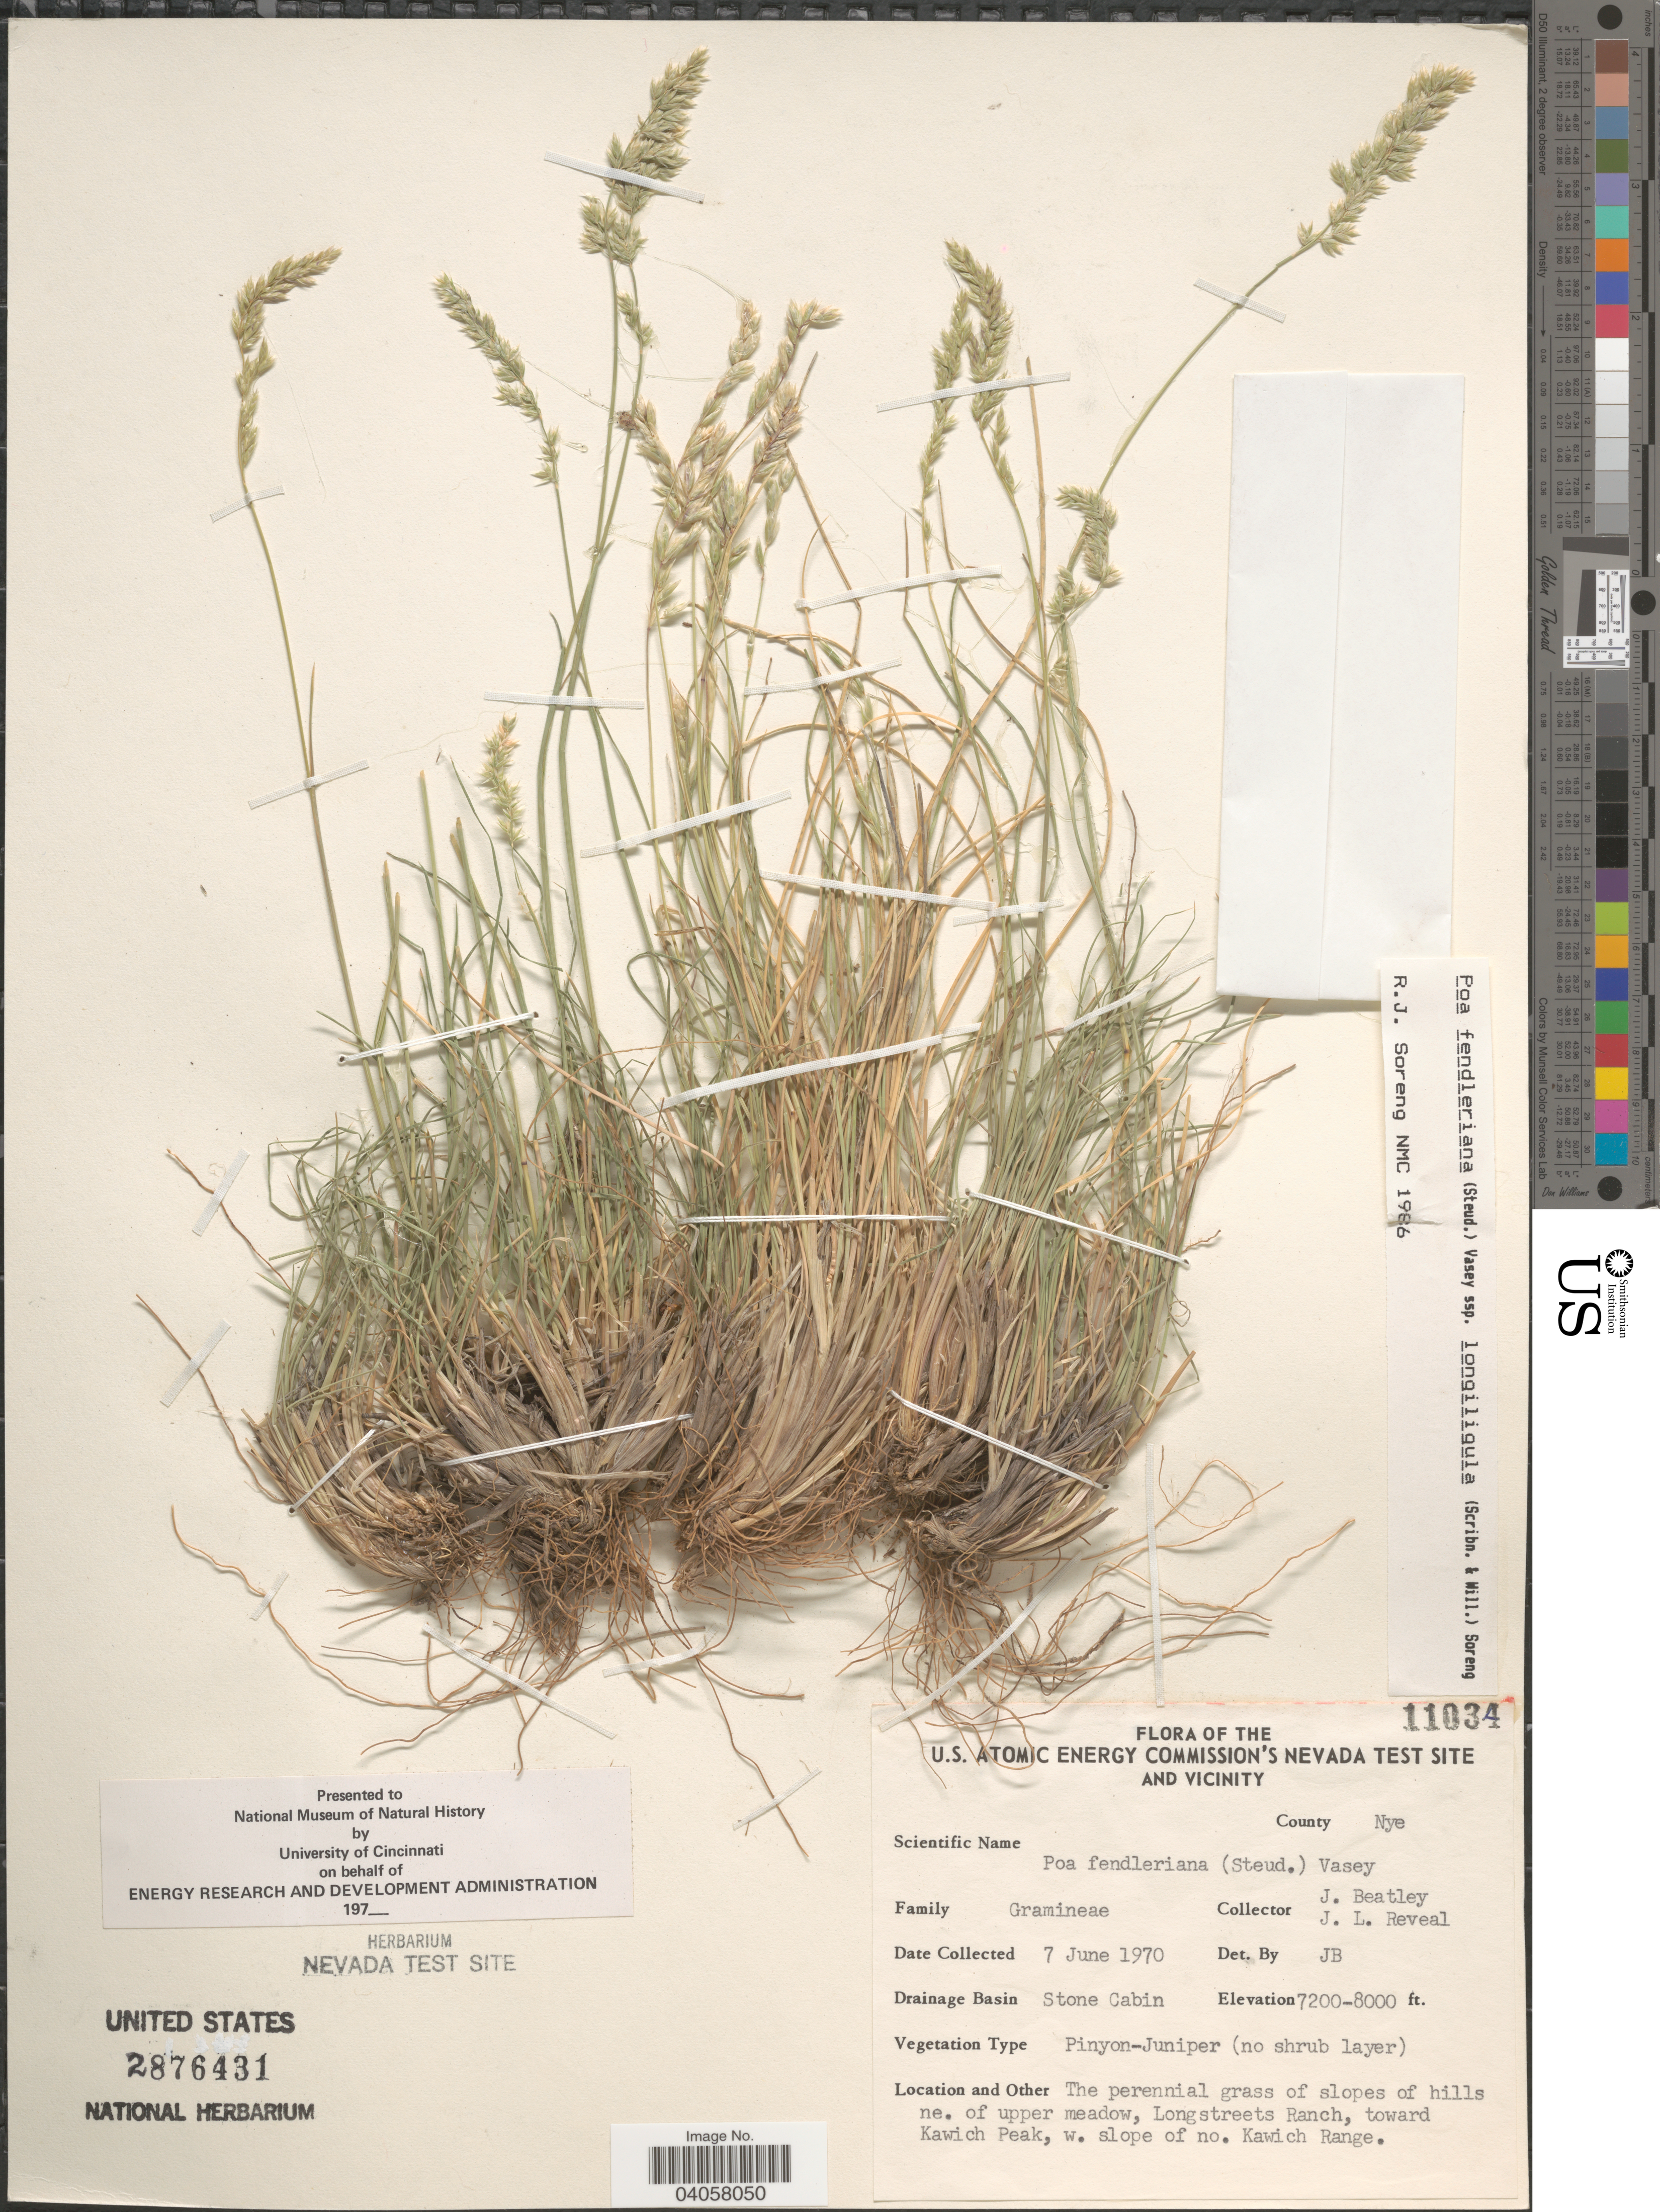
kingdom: Plantae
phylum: Tracheophyta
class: Liliopsida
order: Poales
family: Poaceae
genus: Poa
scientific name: Poa fendleriana subsp. longiligula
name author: (Scribn. & T.A. Williams) Soreng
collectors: J. C. Beatley & J. L. Reveal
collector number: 11034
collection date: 1970-06-07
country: United States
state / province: Nevada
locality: The U.S. Atomic Energy Commission's Nevada Test Site and Vicinity. County Nye. Drainage Basin Stone Cabin. Slopes of hills ne. of upper meadow, Longstreets Ranch, toward Kawich Peak, w. slope of no. Kawich Range.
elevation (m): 2195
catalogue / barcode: US 2876431